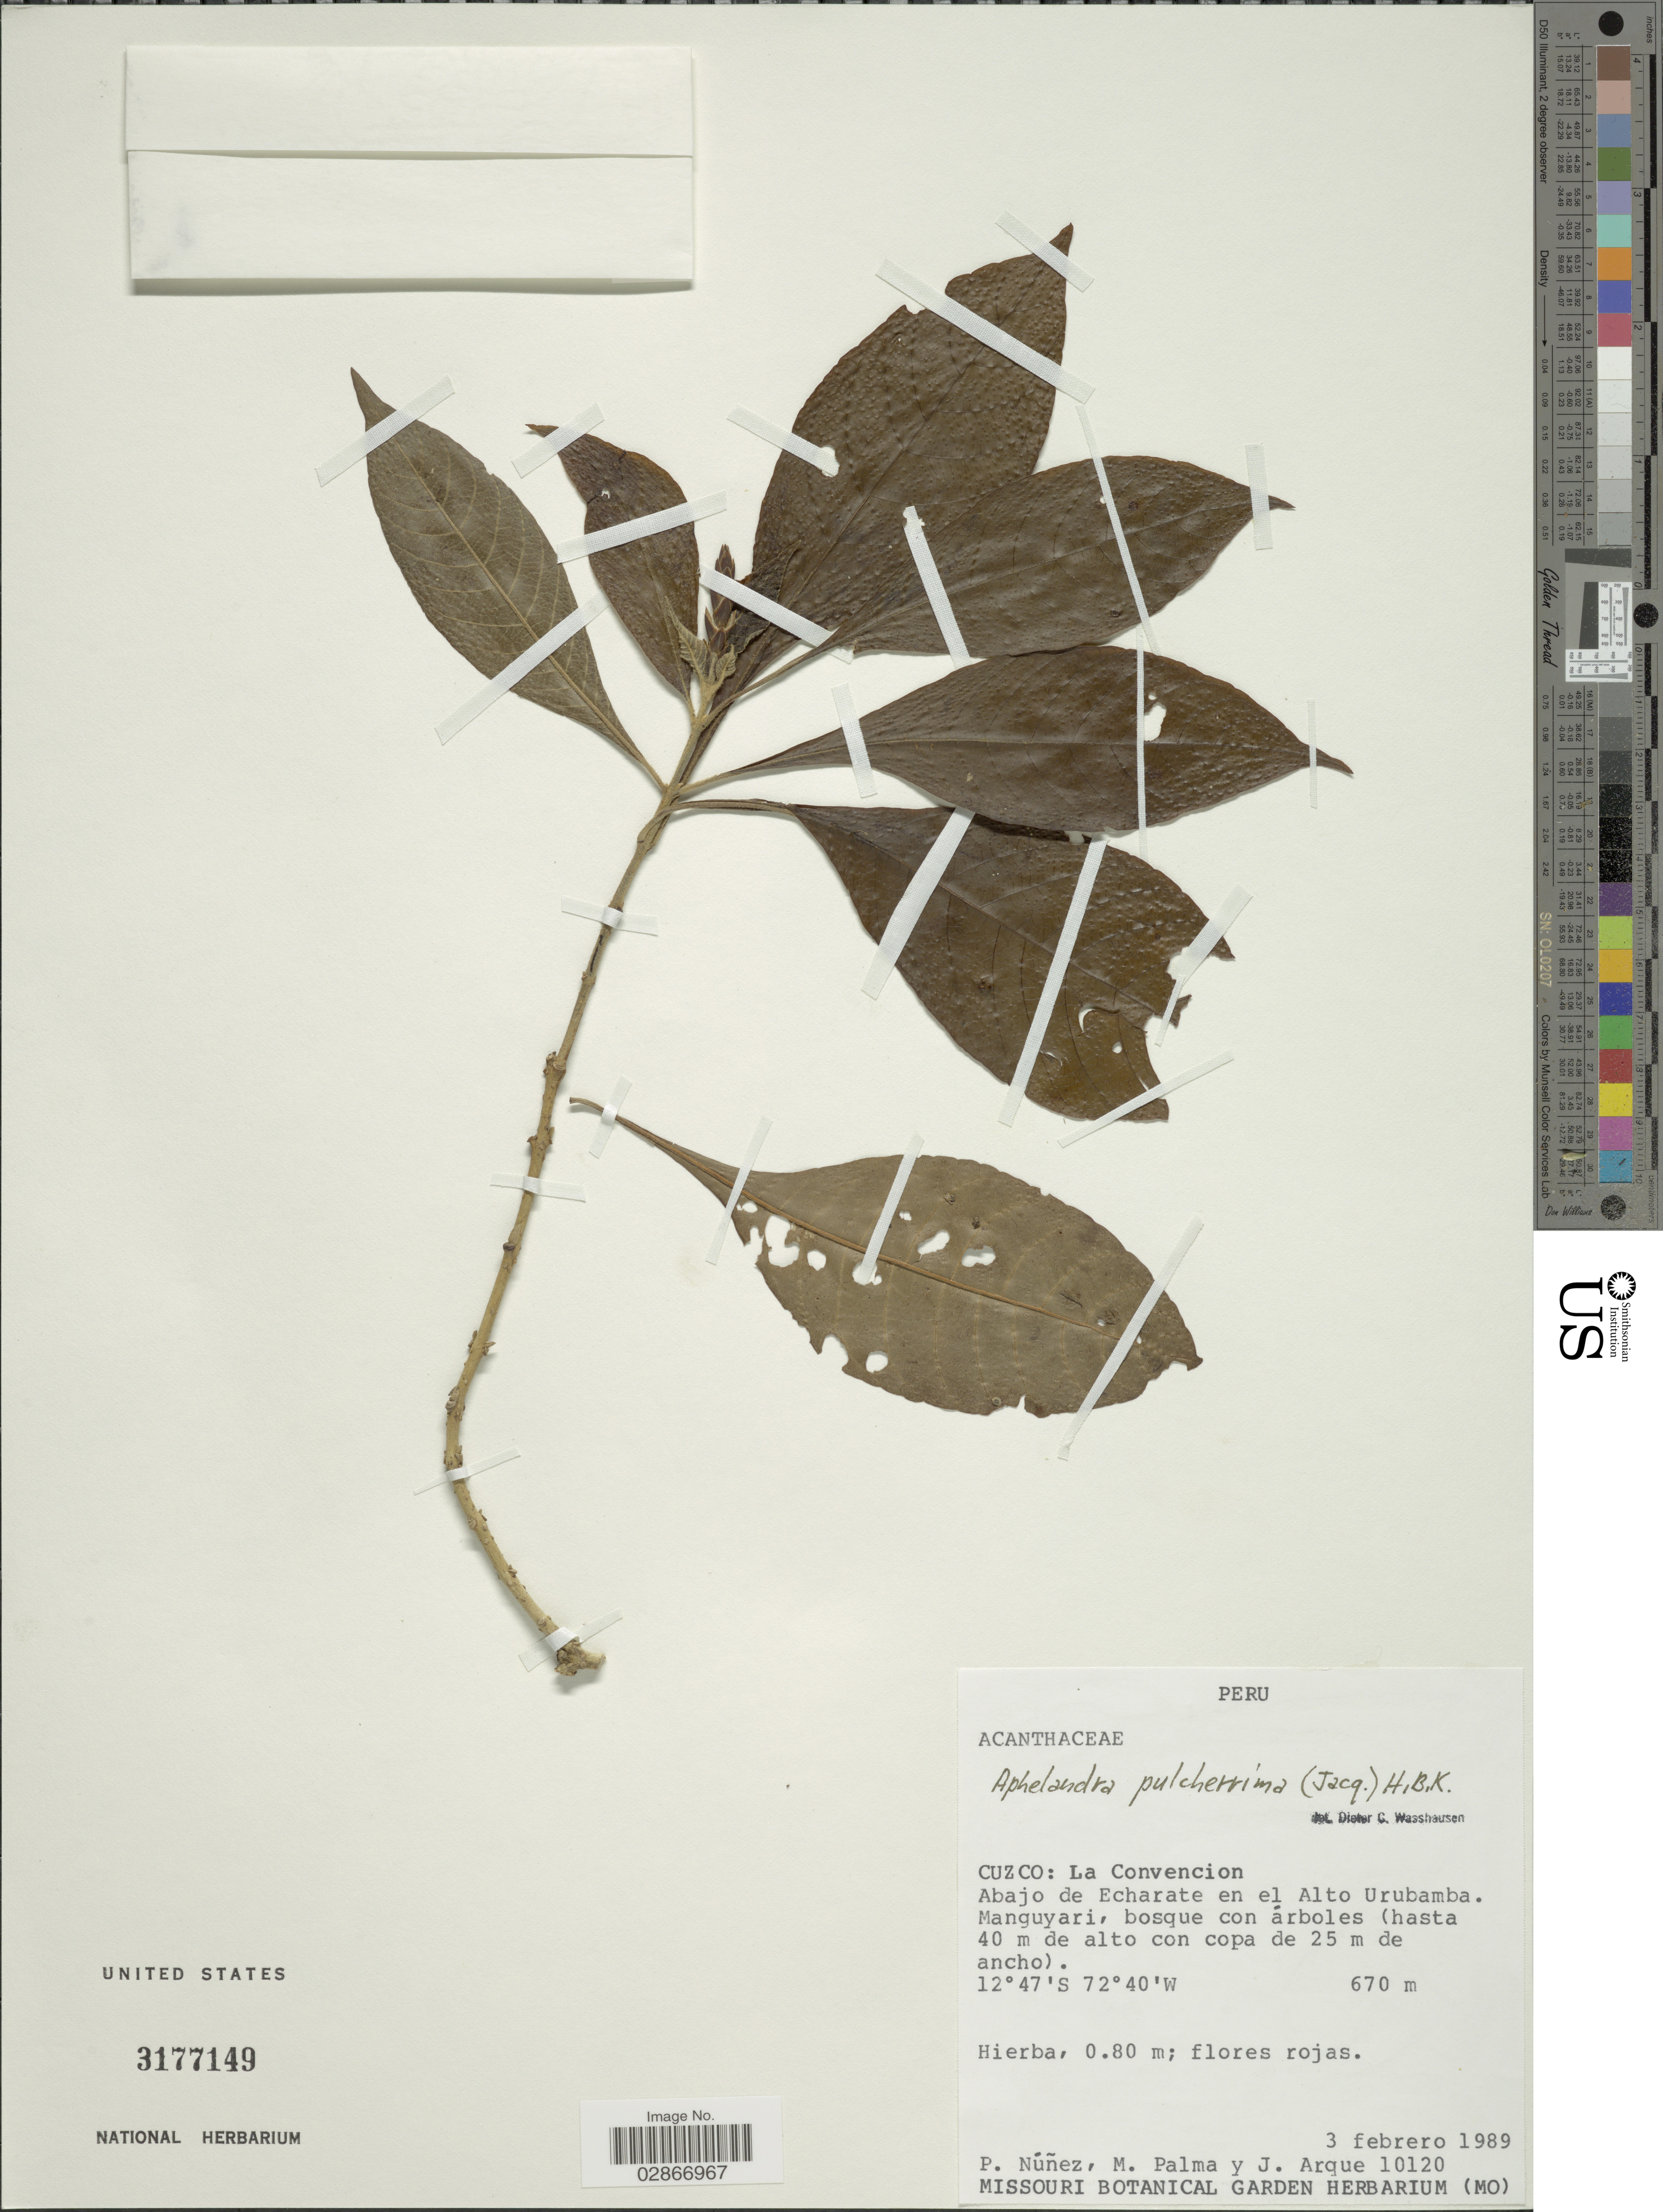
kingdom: Plantae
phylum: Tracheophyta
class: Magnoliopsida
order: Lamiales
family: Acanthaceae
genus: Aphelandra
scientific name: Aphelandra glabrata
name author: Willd. ex Nees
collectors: P. Nuñez V., M. Palma & J. Arque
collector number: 10120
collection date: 1989-02-03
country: Peru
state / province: Cusco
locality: Cuzco: La Convencion. Abajo de Echarate en el Alto Urubamba. Manguyari, bosque con árboles (jasta 40 m de alto con copa de 25 m de ancho).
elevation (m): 670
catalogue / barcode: US 3177149